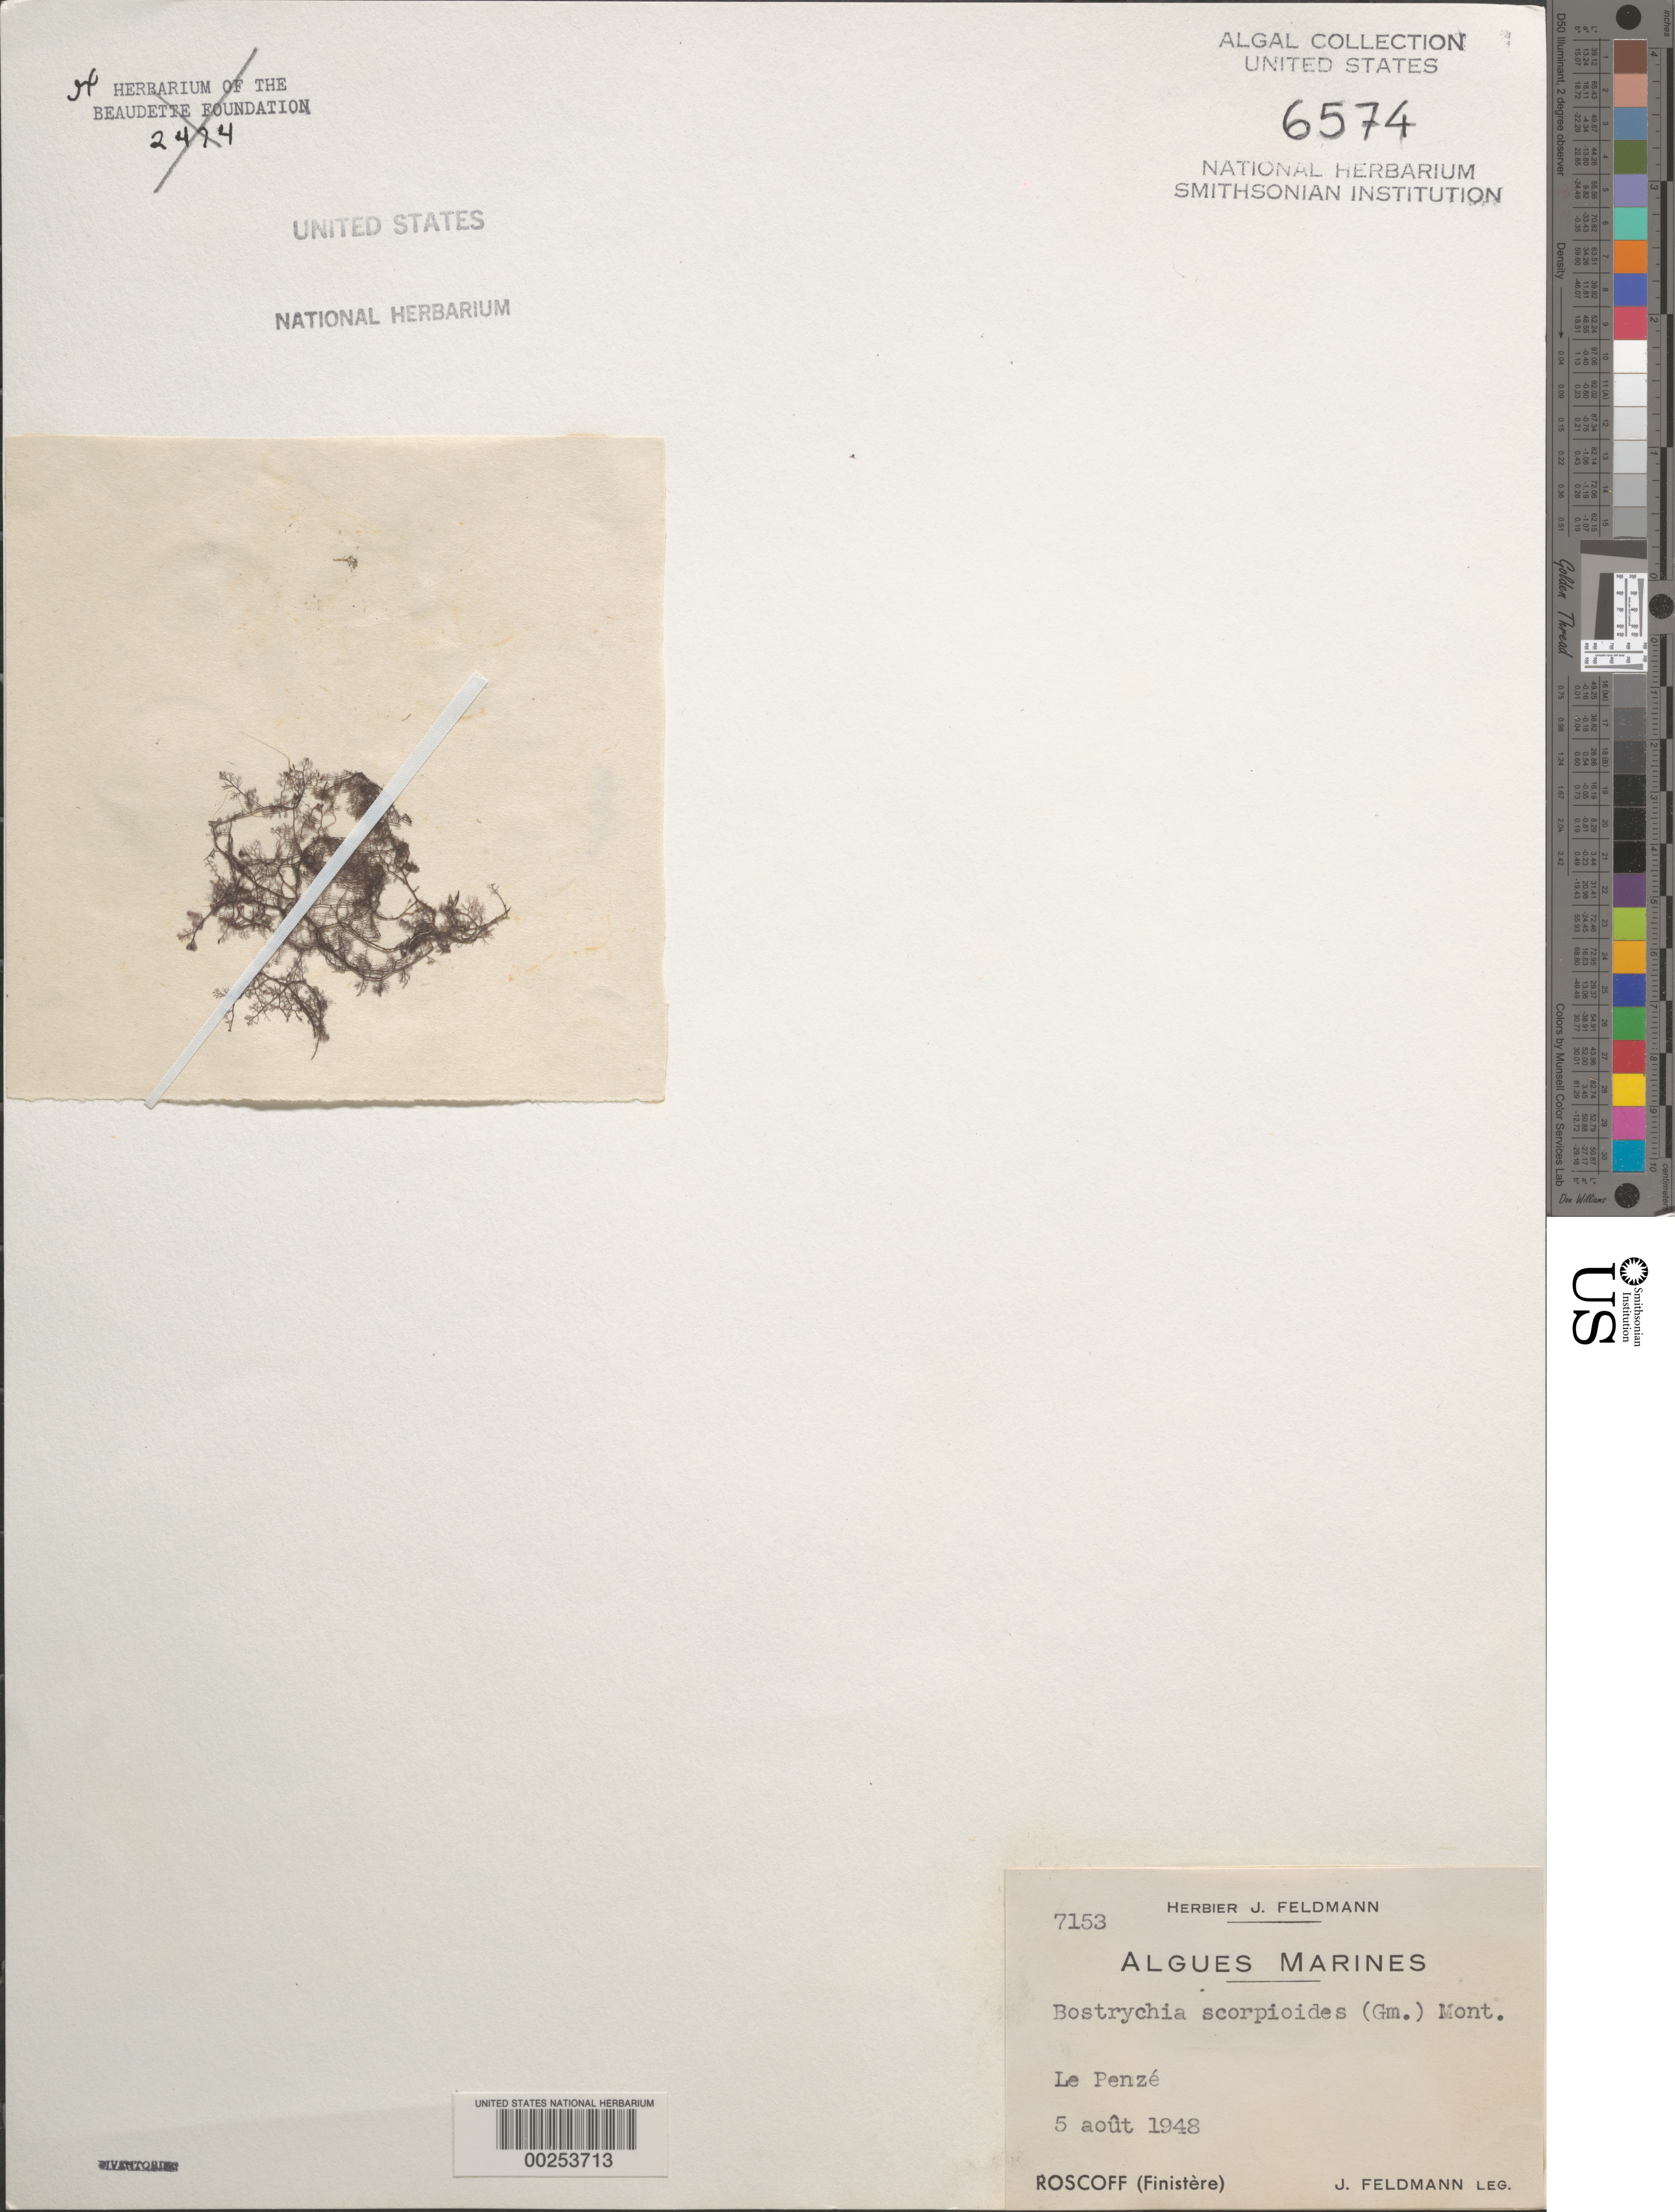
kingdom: Plantae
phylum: Rhodophyta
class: Florideophyceae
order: Ceramiales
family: Rhodomelaceae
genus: Bostrychia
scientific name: Bostrychia scorpioides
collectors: J. Feldmann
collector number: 7153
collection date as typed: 05 Aug 1948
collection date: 1948-08-05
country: France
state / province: Bretagne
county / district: Finistère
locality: Roscoff, le penze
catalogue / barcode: US 6574